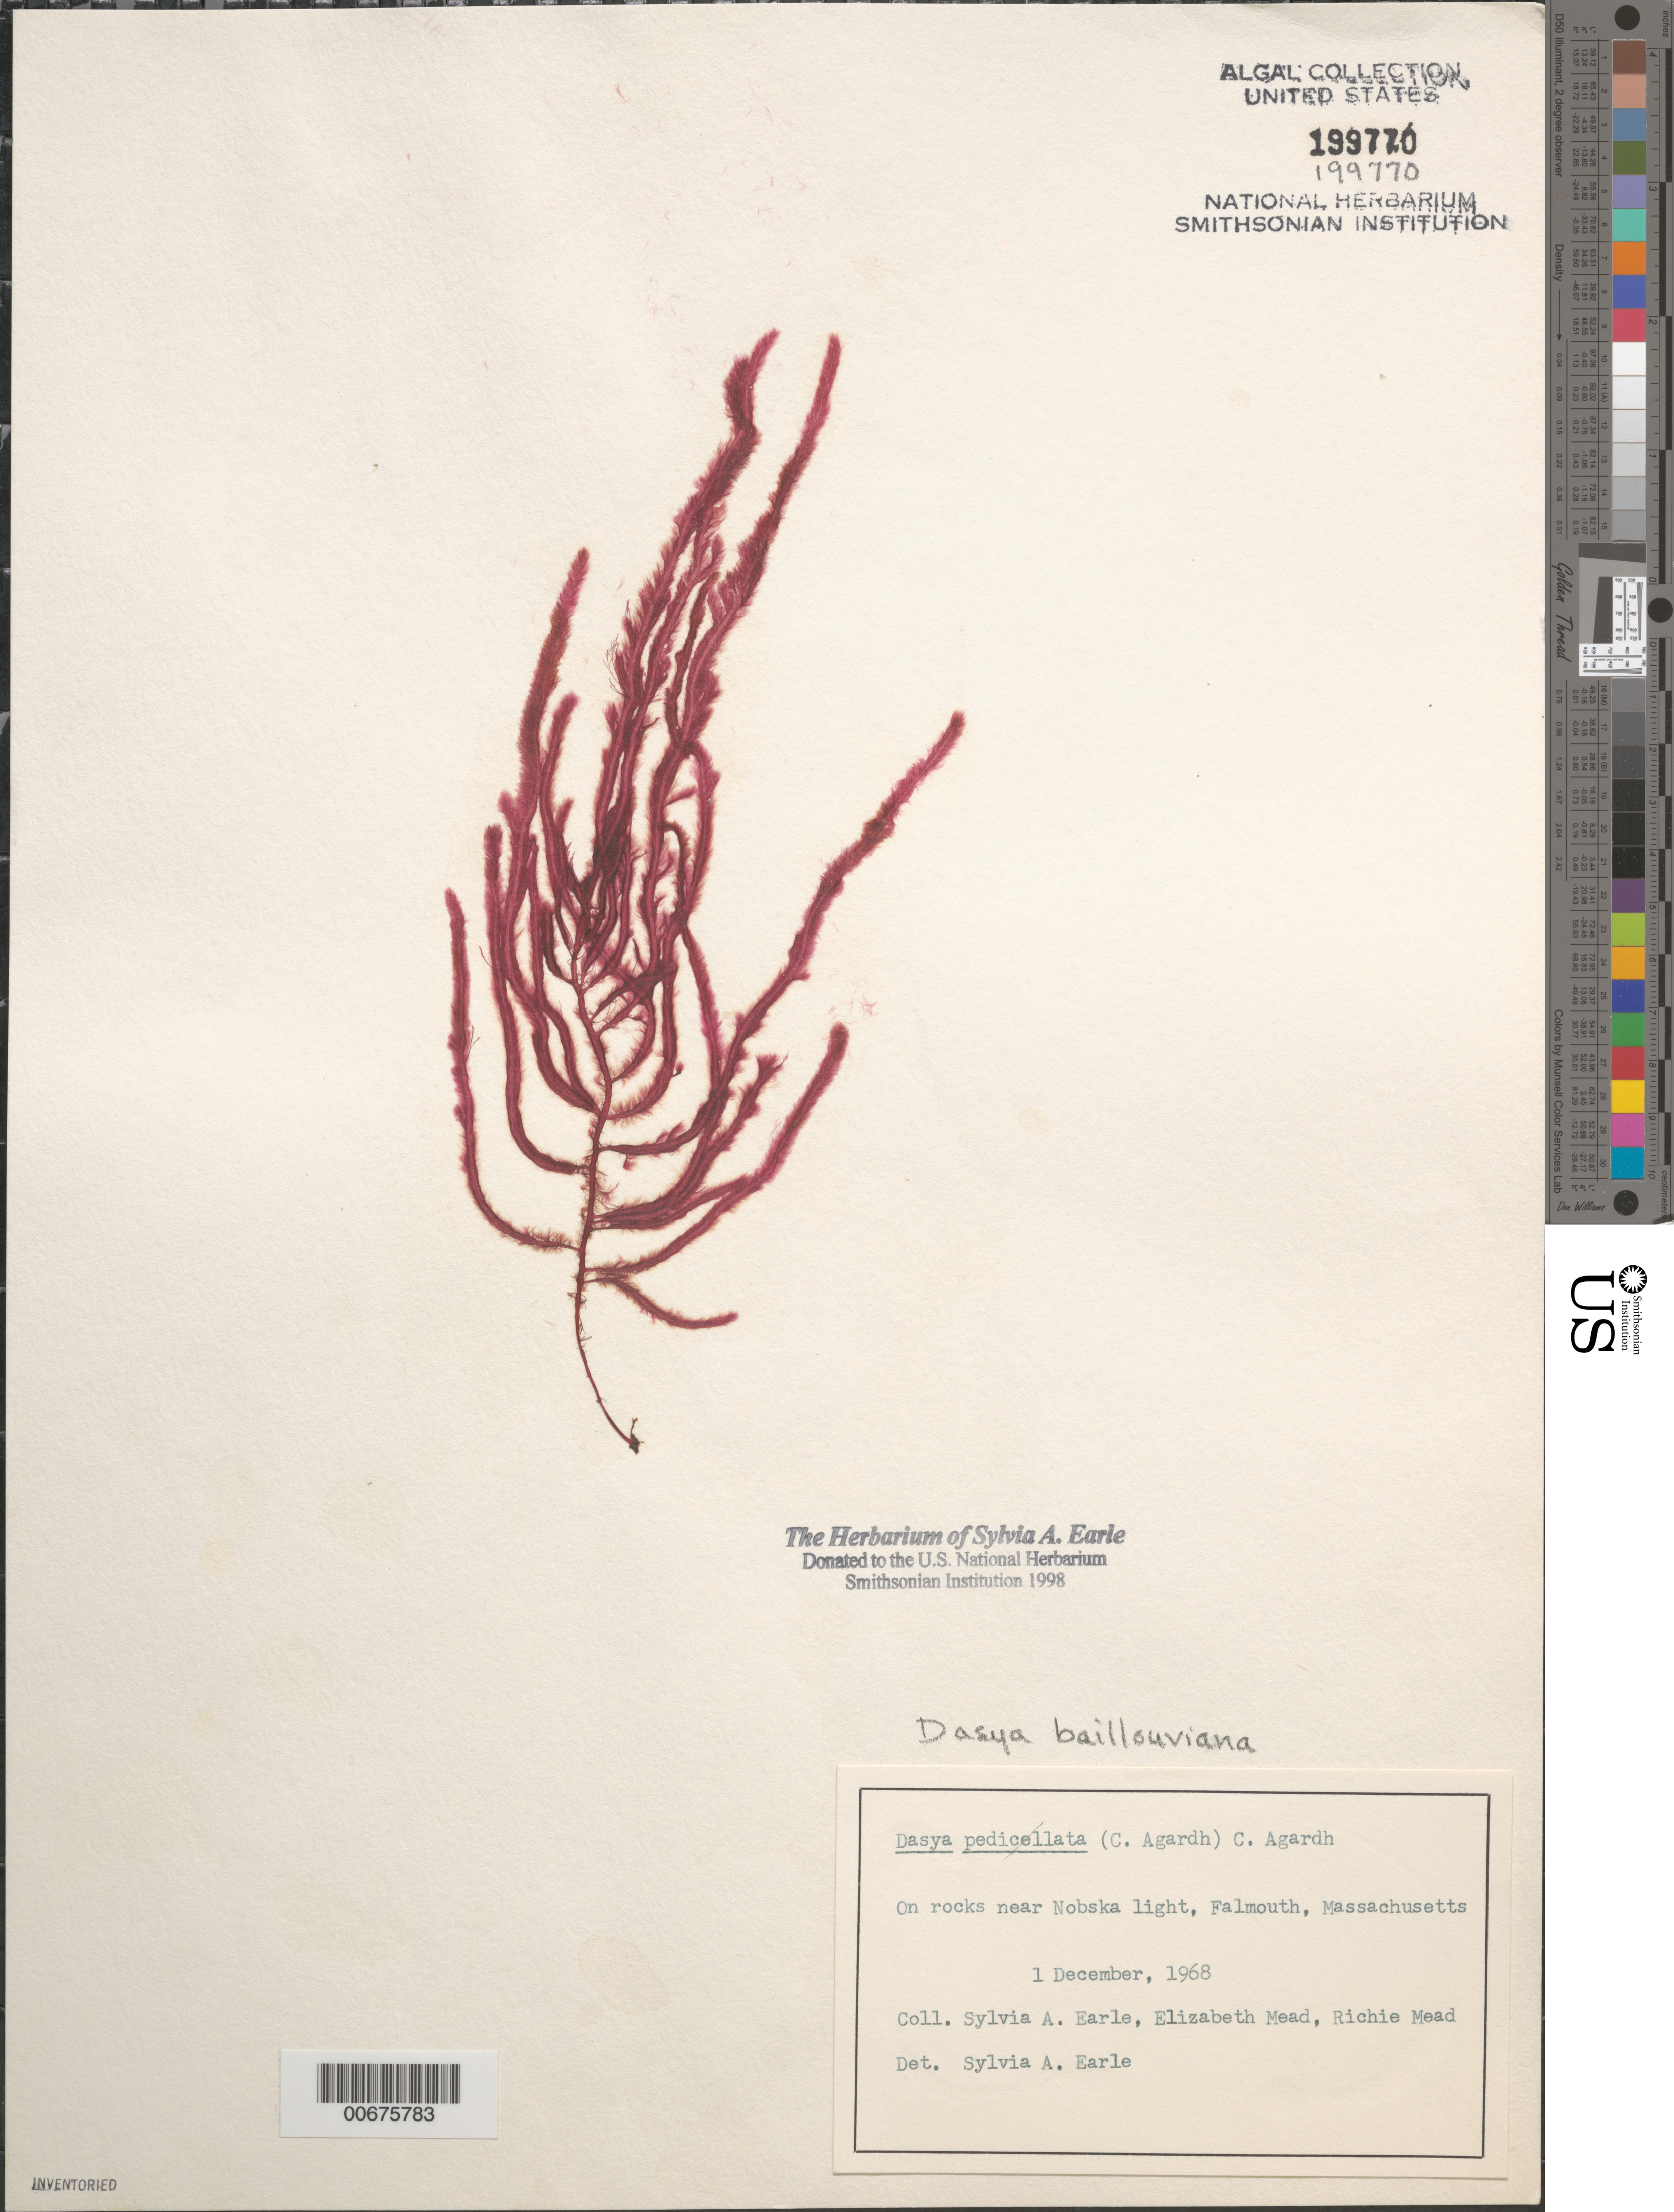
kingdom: Plantae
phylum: Rhodophyta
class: Florideophyceae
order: Ceramiales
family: Dasyaceae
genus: Dasya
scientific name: Dasya pedicellata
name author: (C. Agardh) C. Agardh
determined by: Algae name updating Project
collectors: S. A. Earle, E. Mead & R. Mead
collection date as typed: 01 Dec 1968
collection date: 1968-12-01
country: United States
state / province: Massachusetts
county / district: Barnstable County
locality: Falmouth, near Nobska Light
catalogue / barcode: US 199770